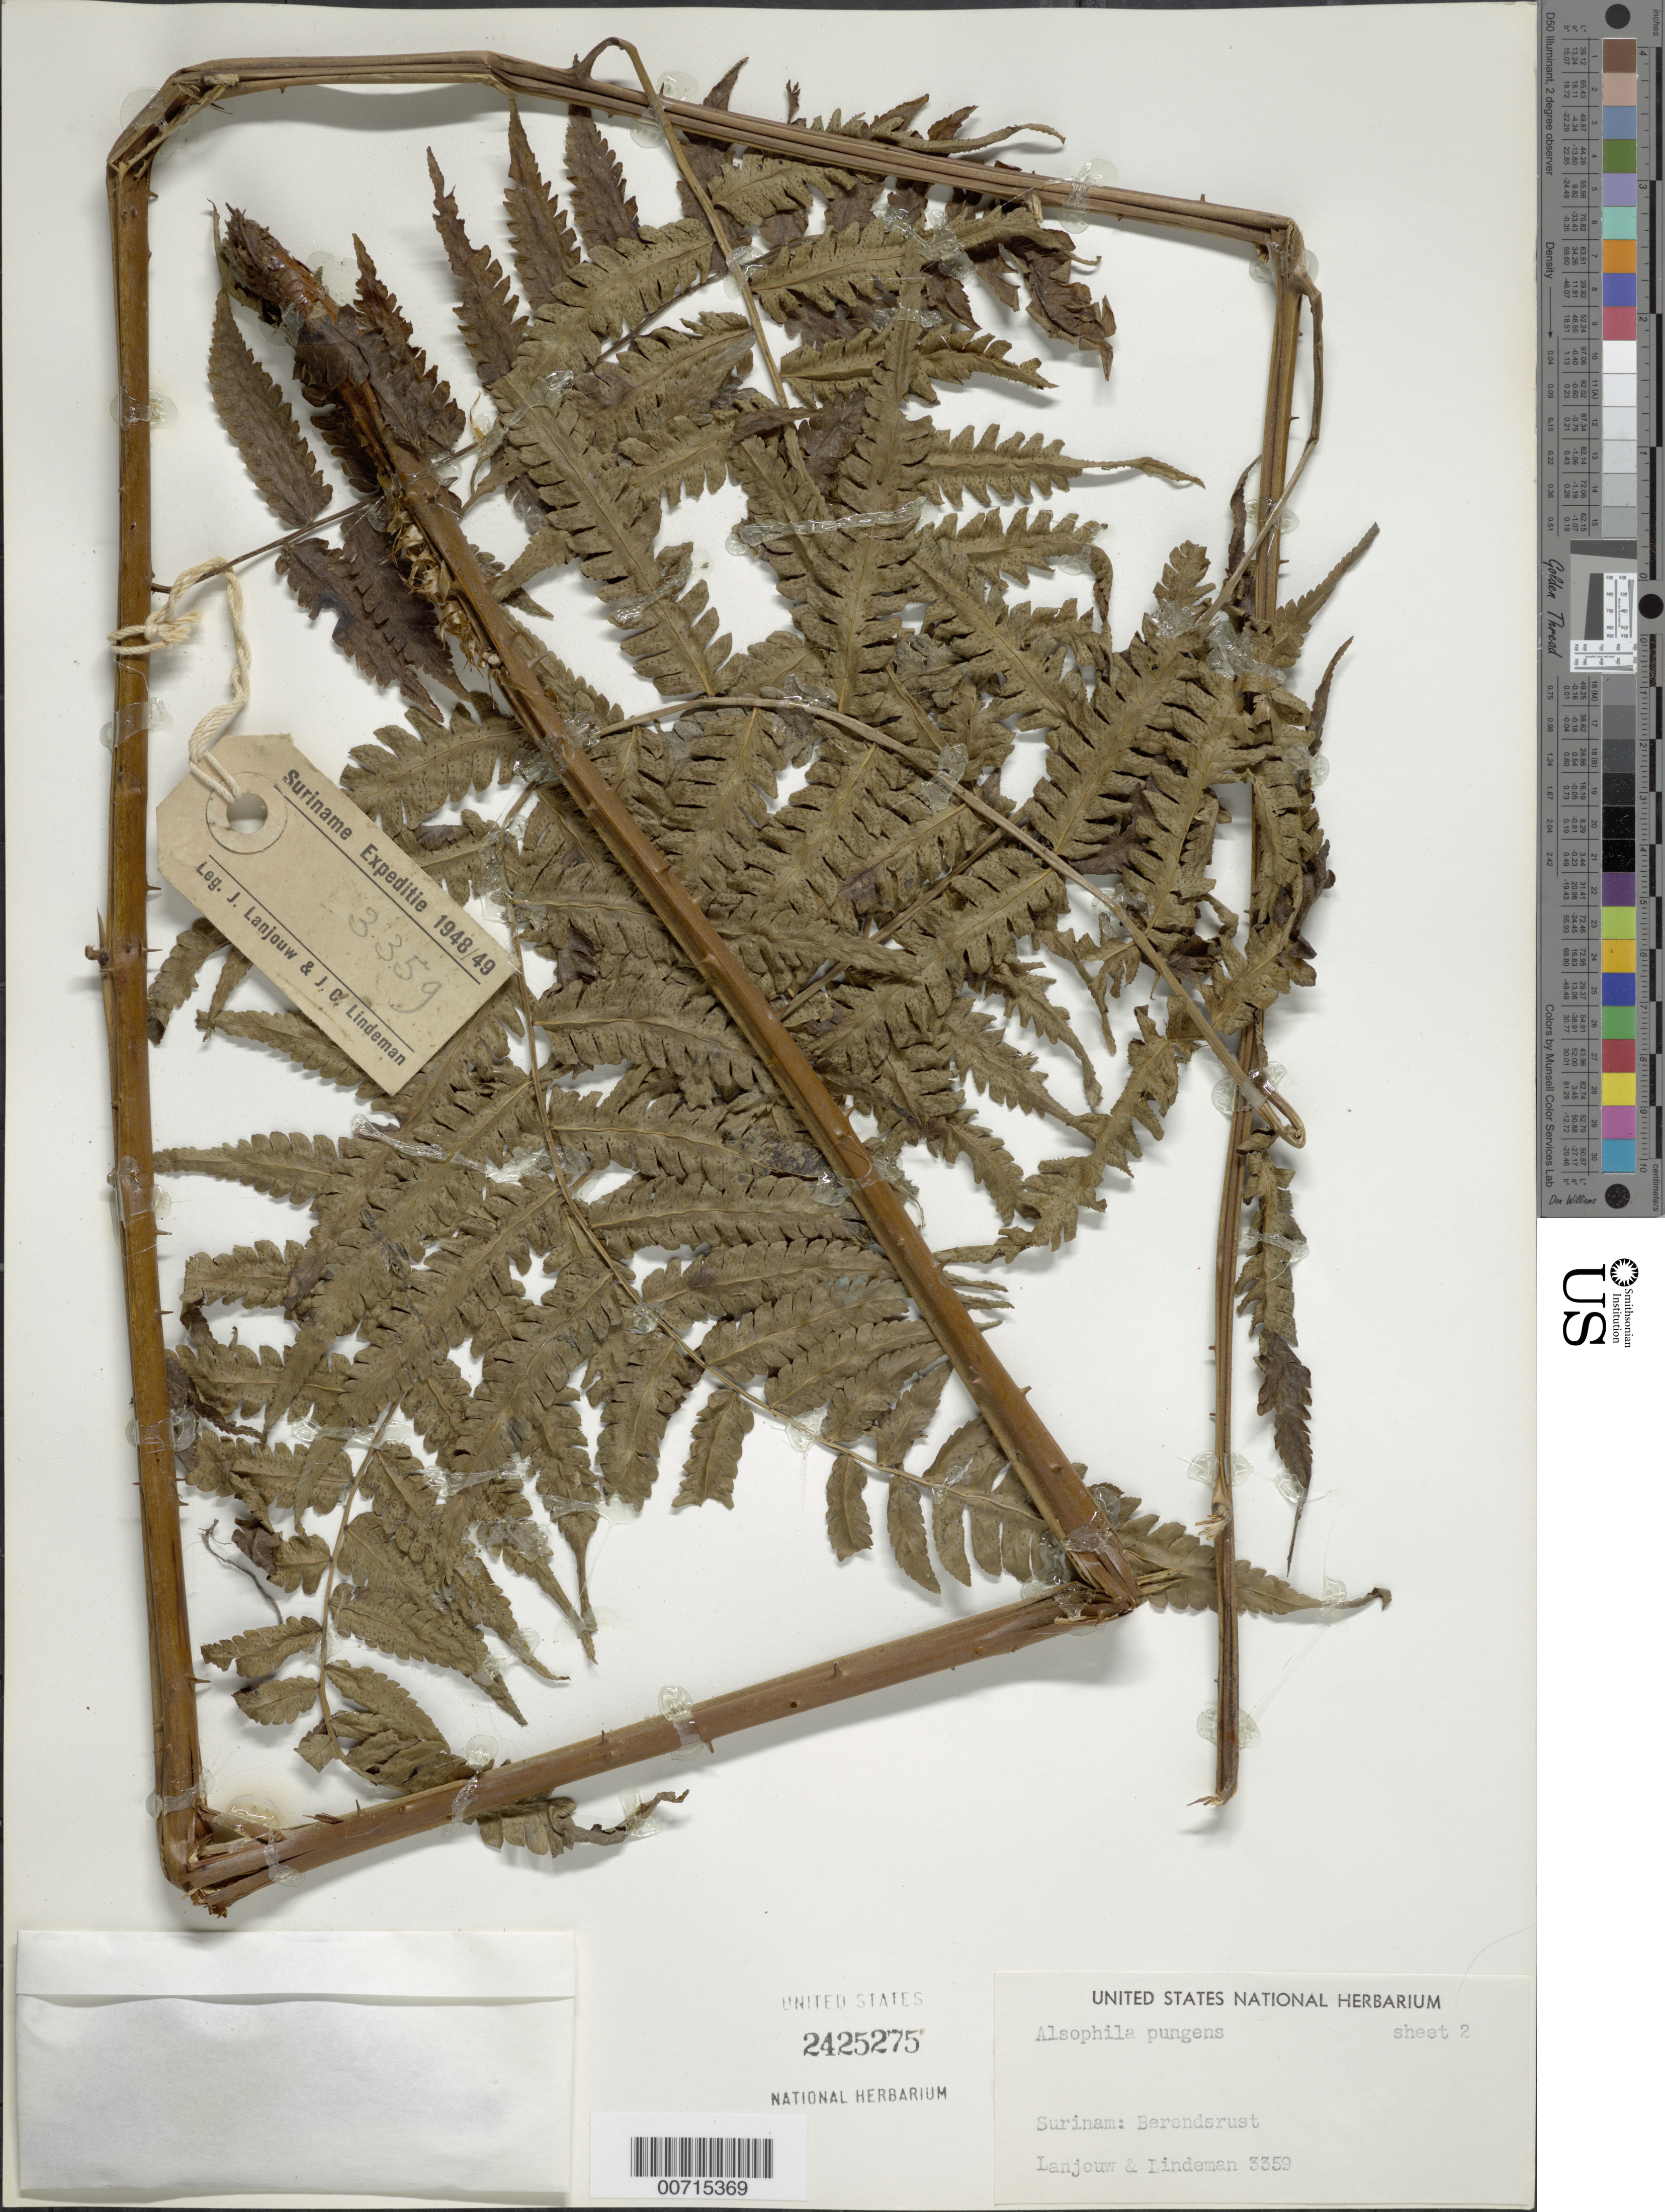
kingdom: Plantae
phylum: Tracheophyta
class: Polypodiopsida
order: Cyatheales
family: Cyatheaceae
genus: Cyathea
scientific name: Cyathea pungens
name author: (Willd.) Domin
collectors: J. Lanjouw & -. Lindeman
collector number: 3359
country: Suriname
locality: Surinam : Berendsrust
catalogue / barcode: US 2425275